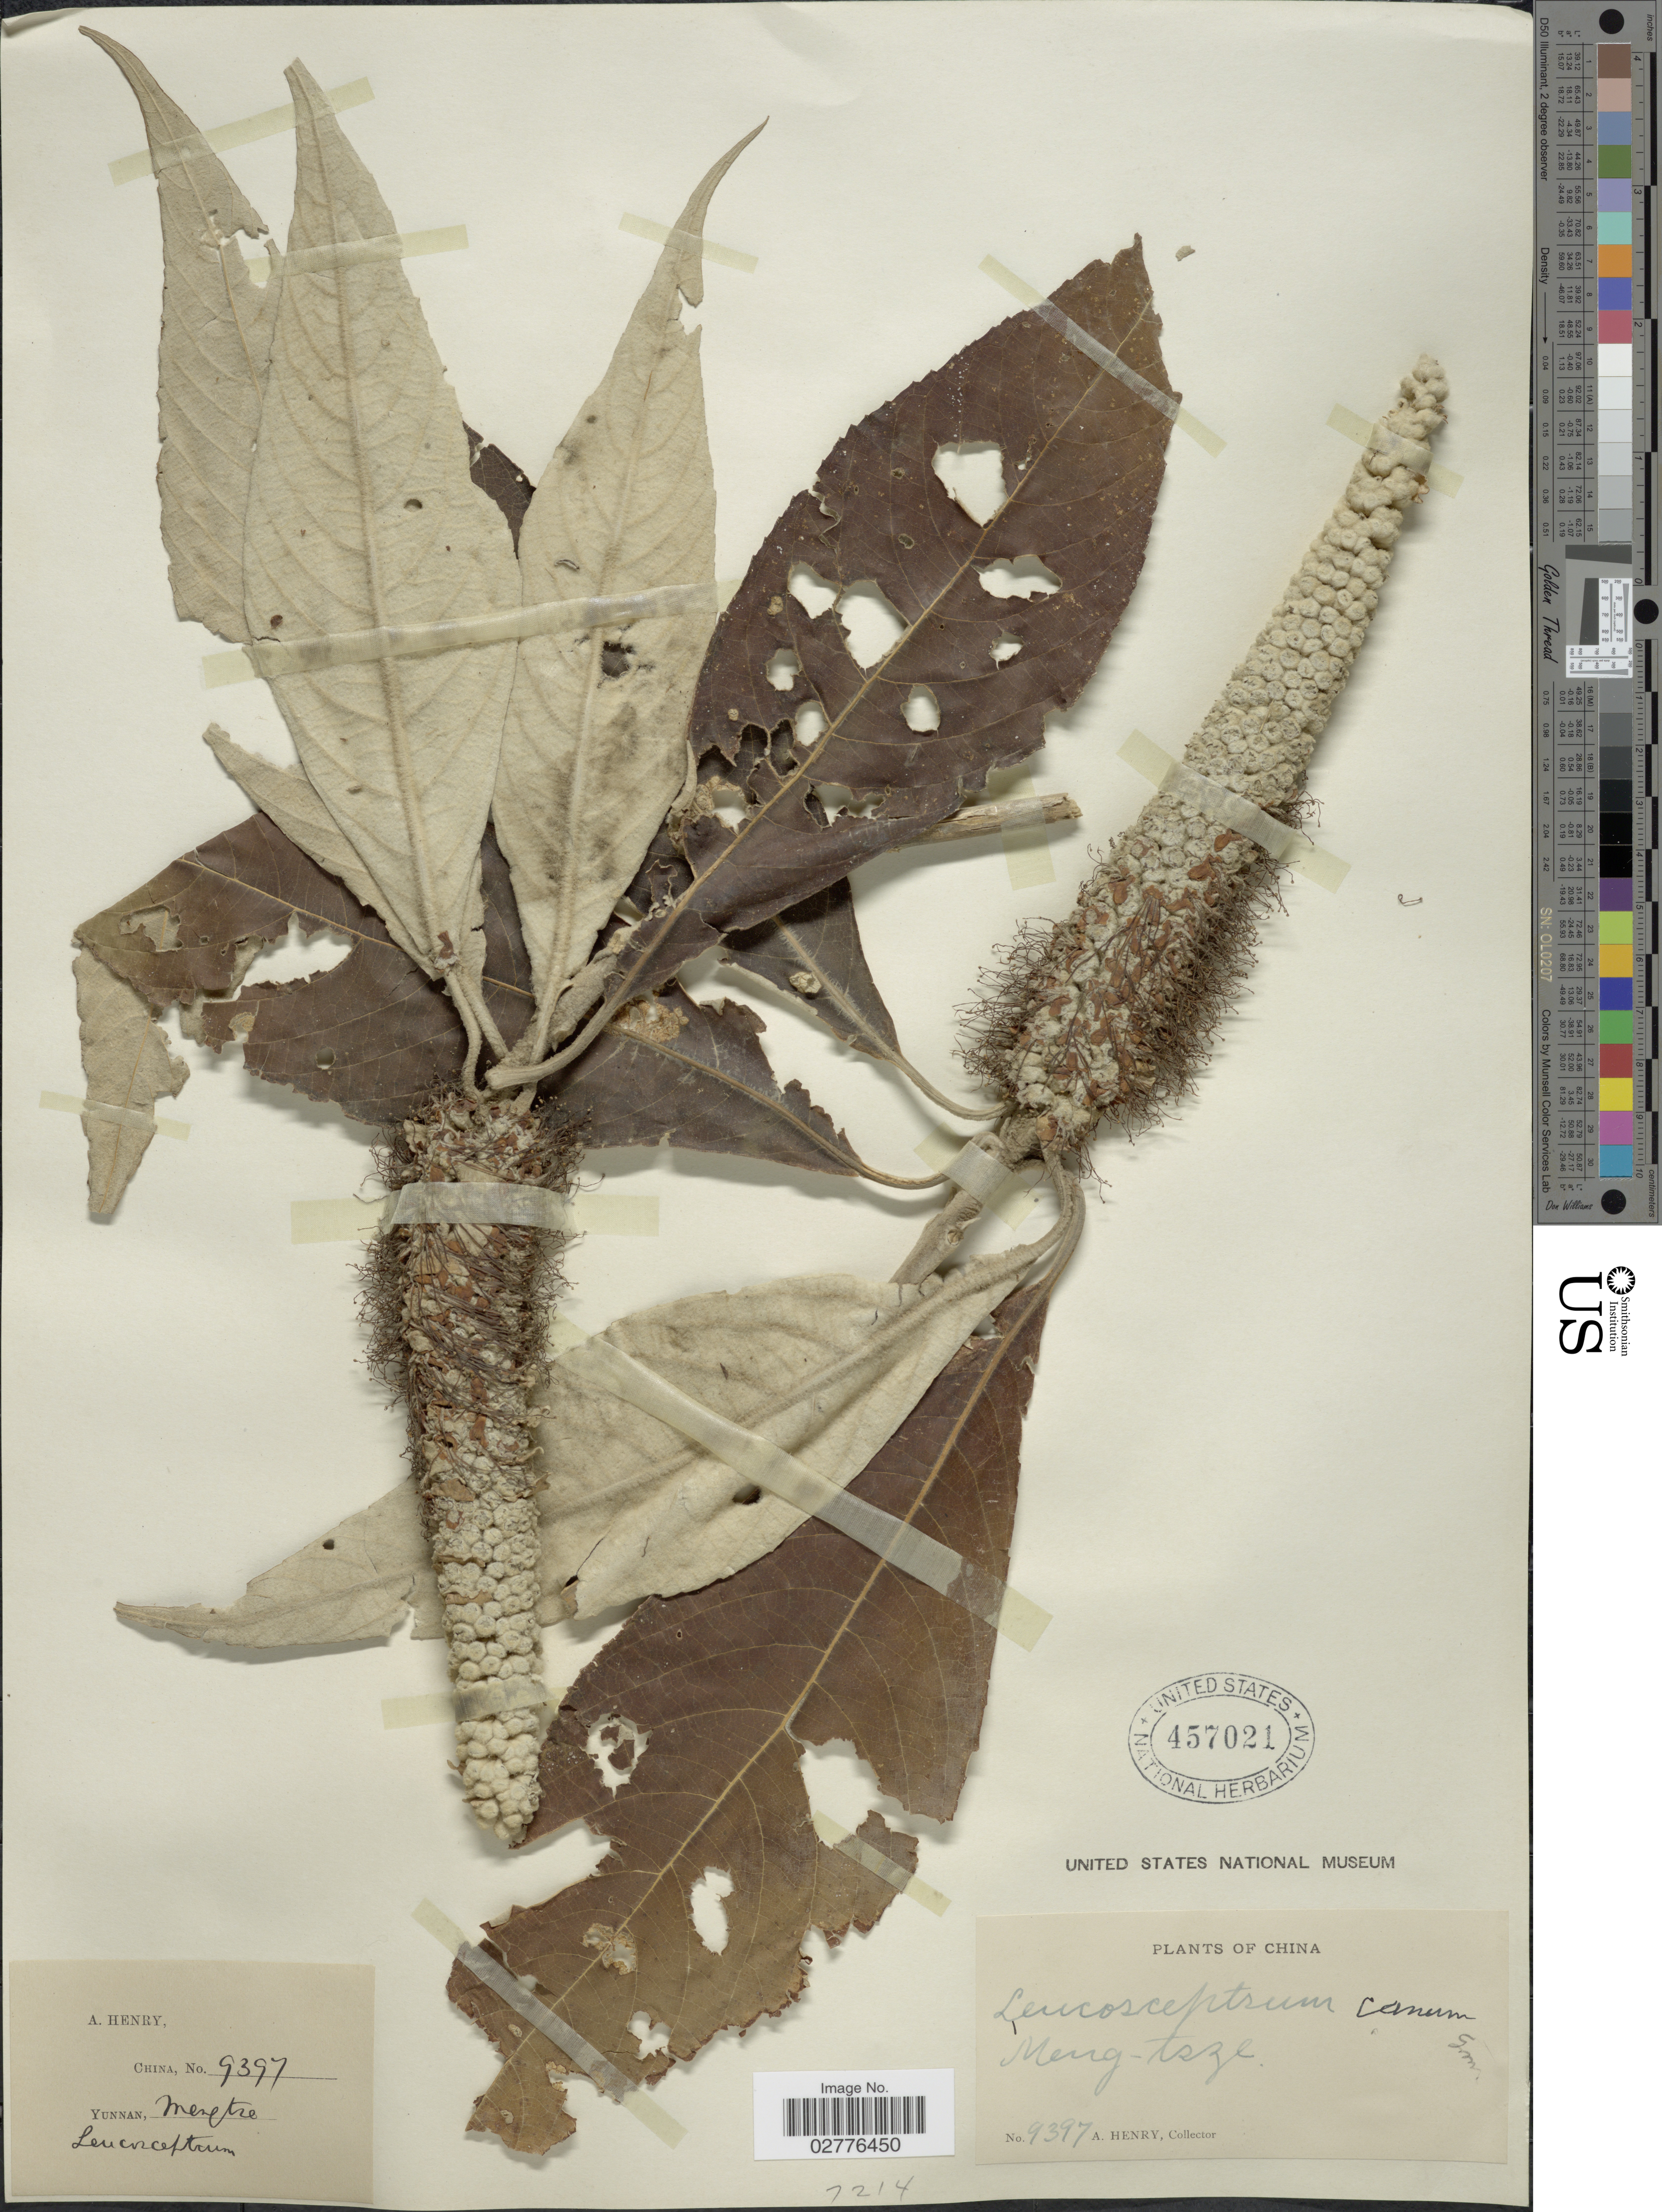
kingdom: Plantae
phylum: Tracheophyta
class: Magnoliopsida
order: Lamiales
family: Lamiaceae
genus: Leucosceptrum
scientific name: Leucosceptrum canum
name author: Sm.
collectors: A. Henry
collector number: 9397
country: China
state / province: Yunnan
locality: Mengtze.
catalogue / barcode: US 457021